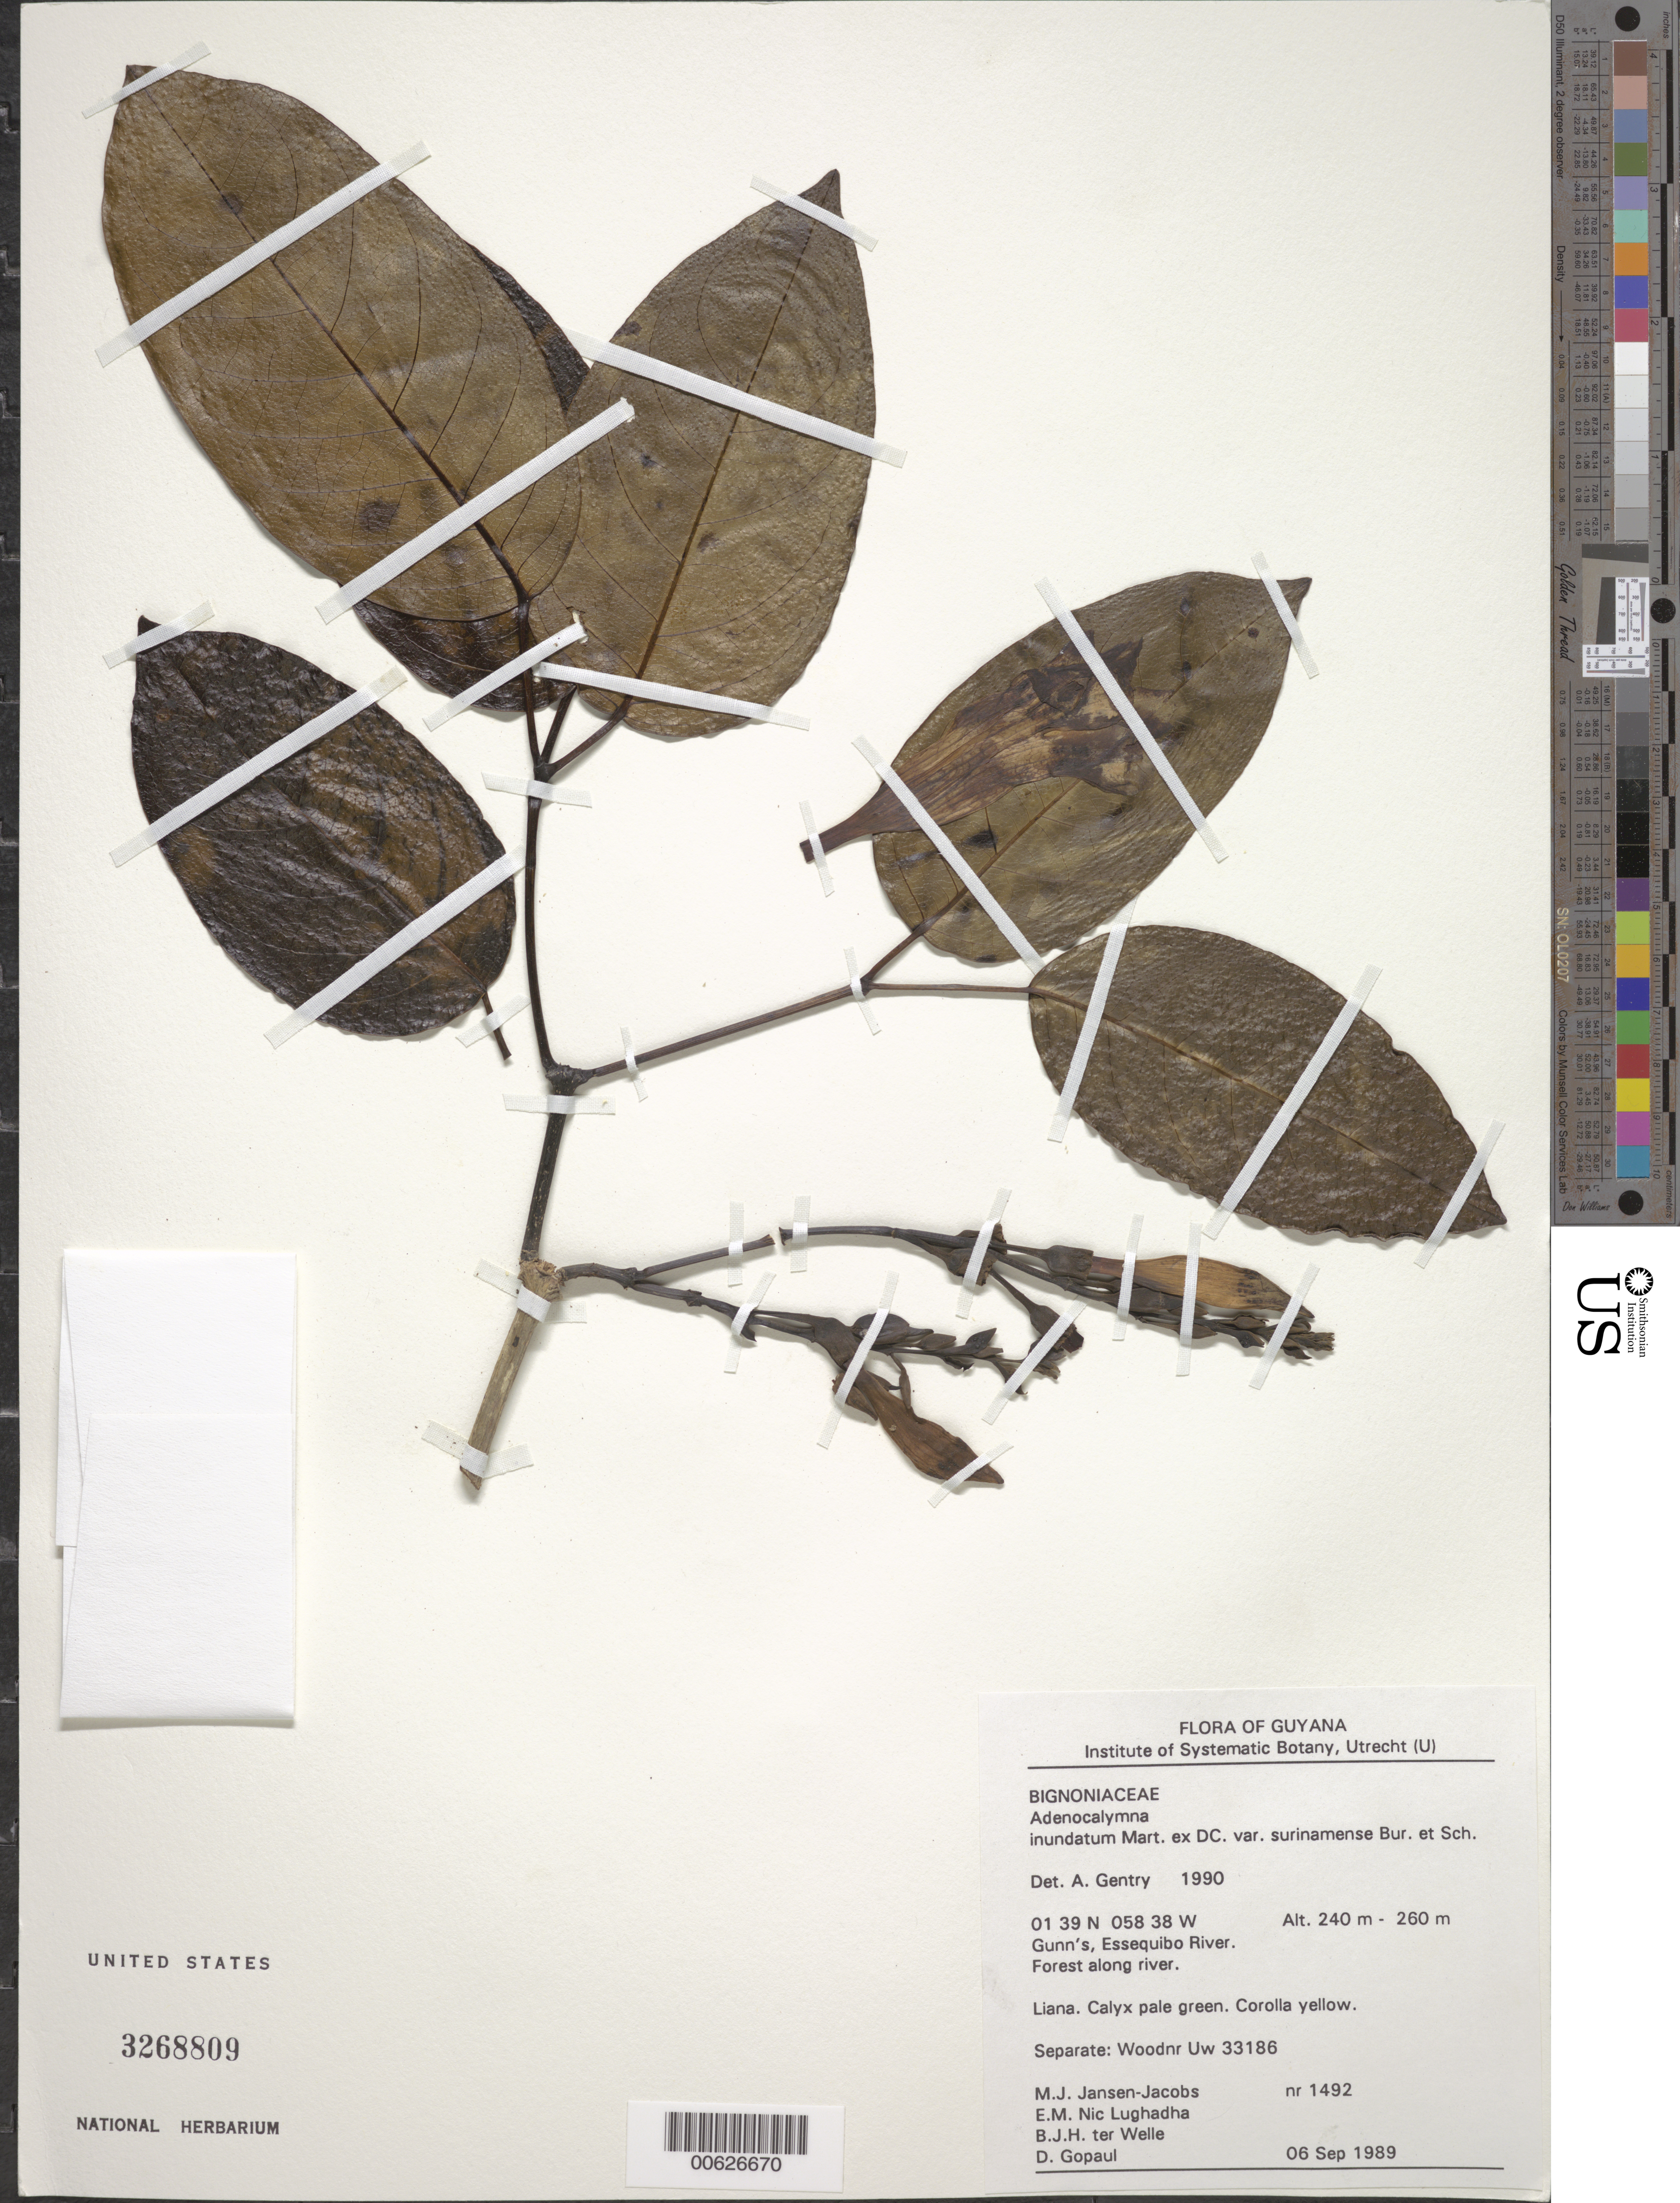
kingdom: Plantae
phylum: Tracheophyta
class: Magnoliopsida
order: Lamiales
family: Bignoniaceae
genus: Adenocalymma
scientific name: Adenocalymma inundatum var. surinamense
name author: Bureau & K. Schum.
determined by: Gentry, A. H.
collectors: M. J. Jansen-Jacobs, E. Nic Lughadha, B. Welle & D. Gopaul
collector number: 1492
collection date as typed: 6-Sep-89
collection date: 1989-09-06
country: Guyana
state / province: U. Takutu-U. Essequibo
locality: Gunn's, Essequibo River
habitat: Forest along river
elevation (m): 240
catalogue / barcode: US 3268809